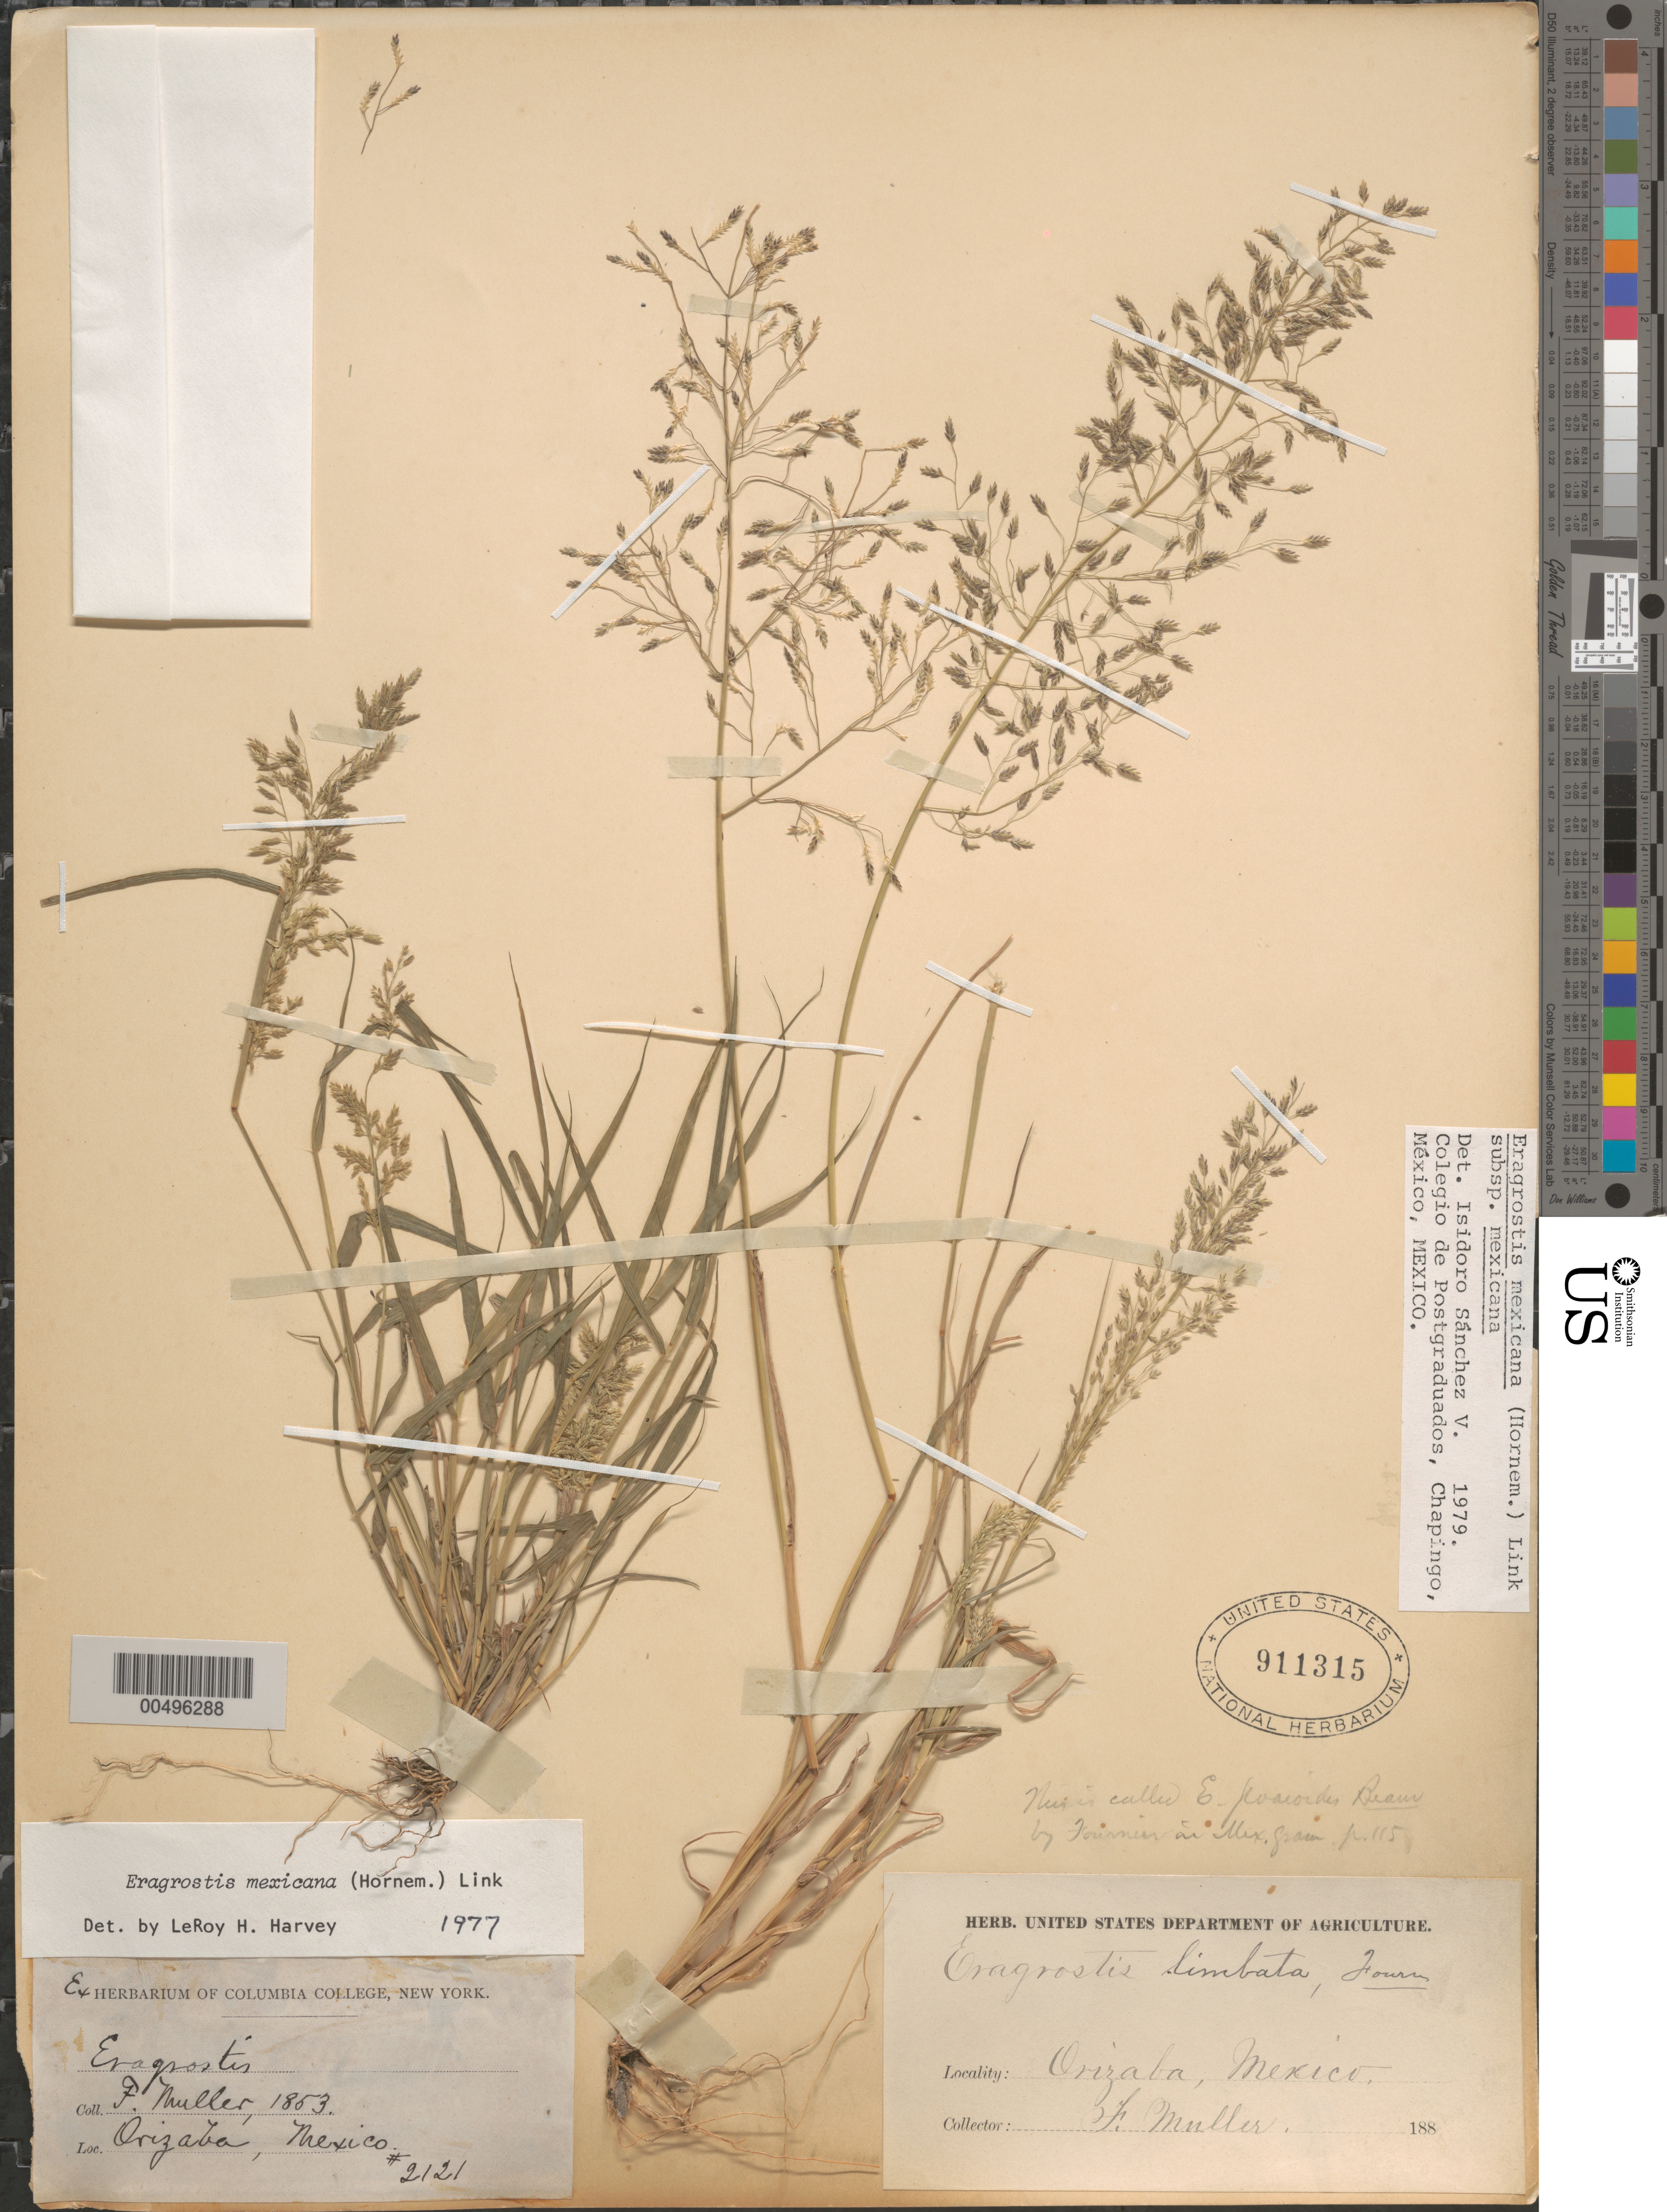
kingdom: Plantae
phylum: Tracheophyta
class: Liliopsida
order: Poales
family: Poaceae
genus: Eragrostis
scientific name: Eragrostis mexicana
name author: (Hornem.) Link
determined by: Sánchez Vega, I. M.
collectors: F. Mueller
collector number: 2121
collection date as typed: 1853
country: Mexico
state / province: Veracruz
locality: Orizaba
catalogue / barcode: US 911315